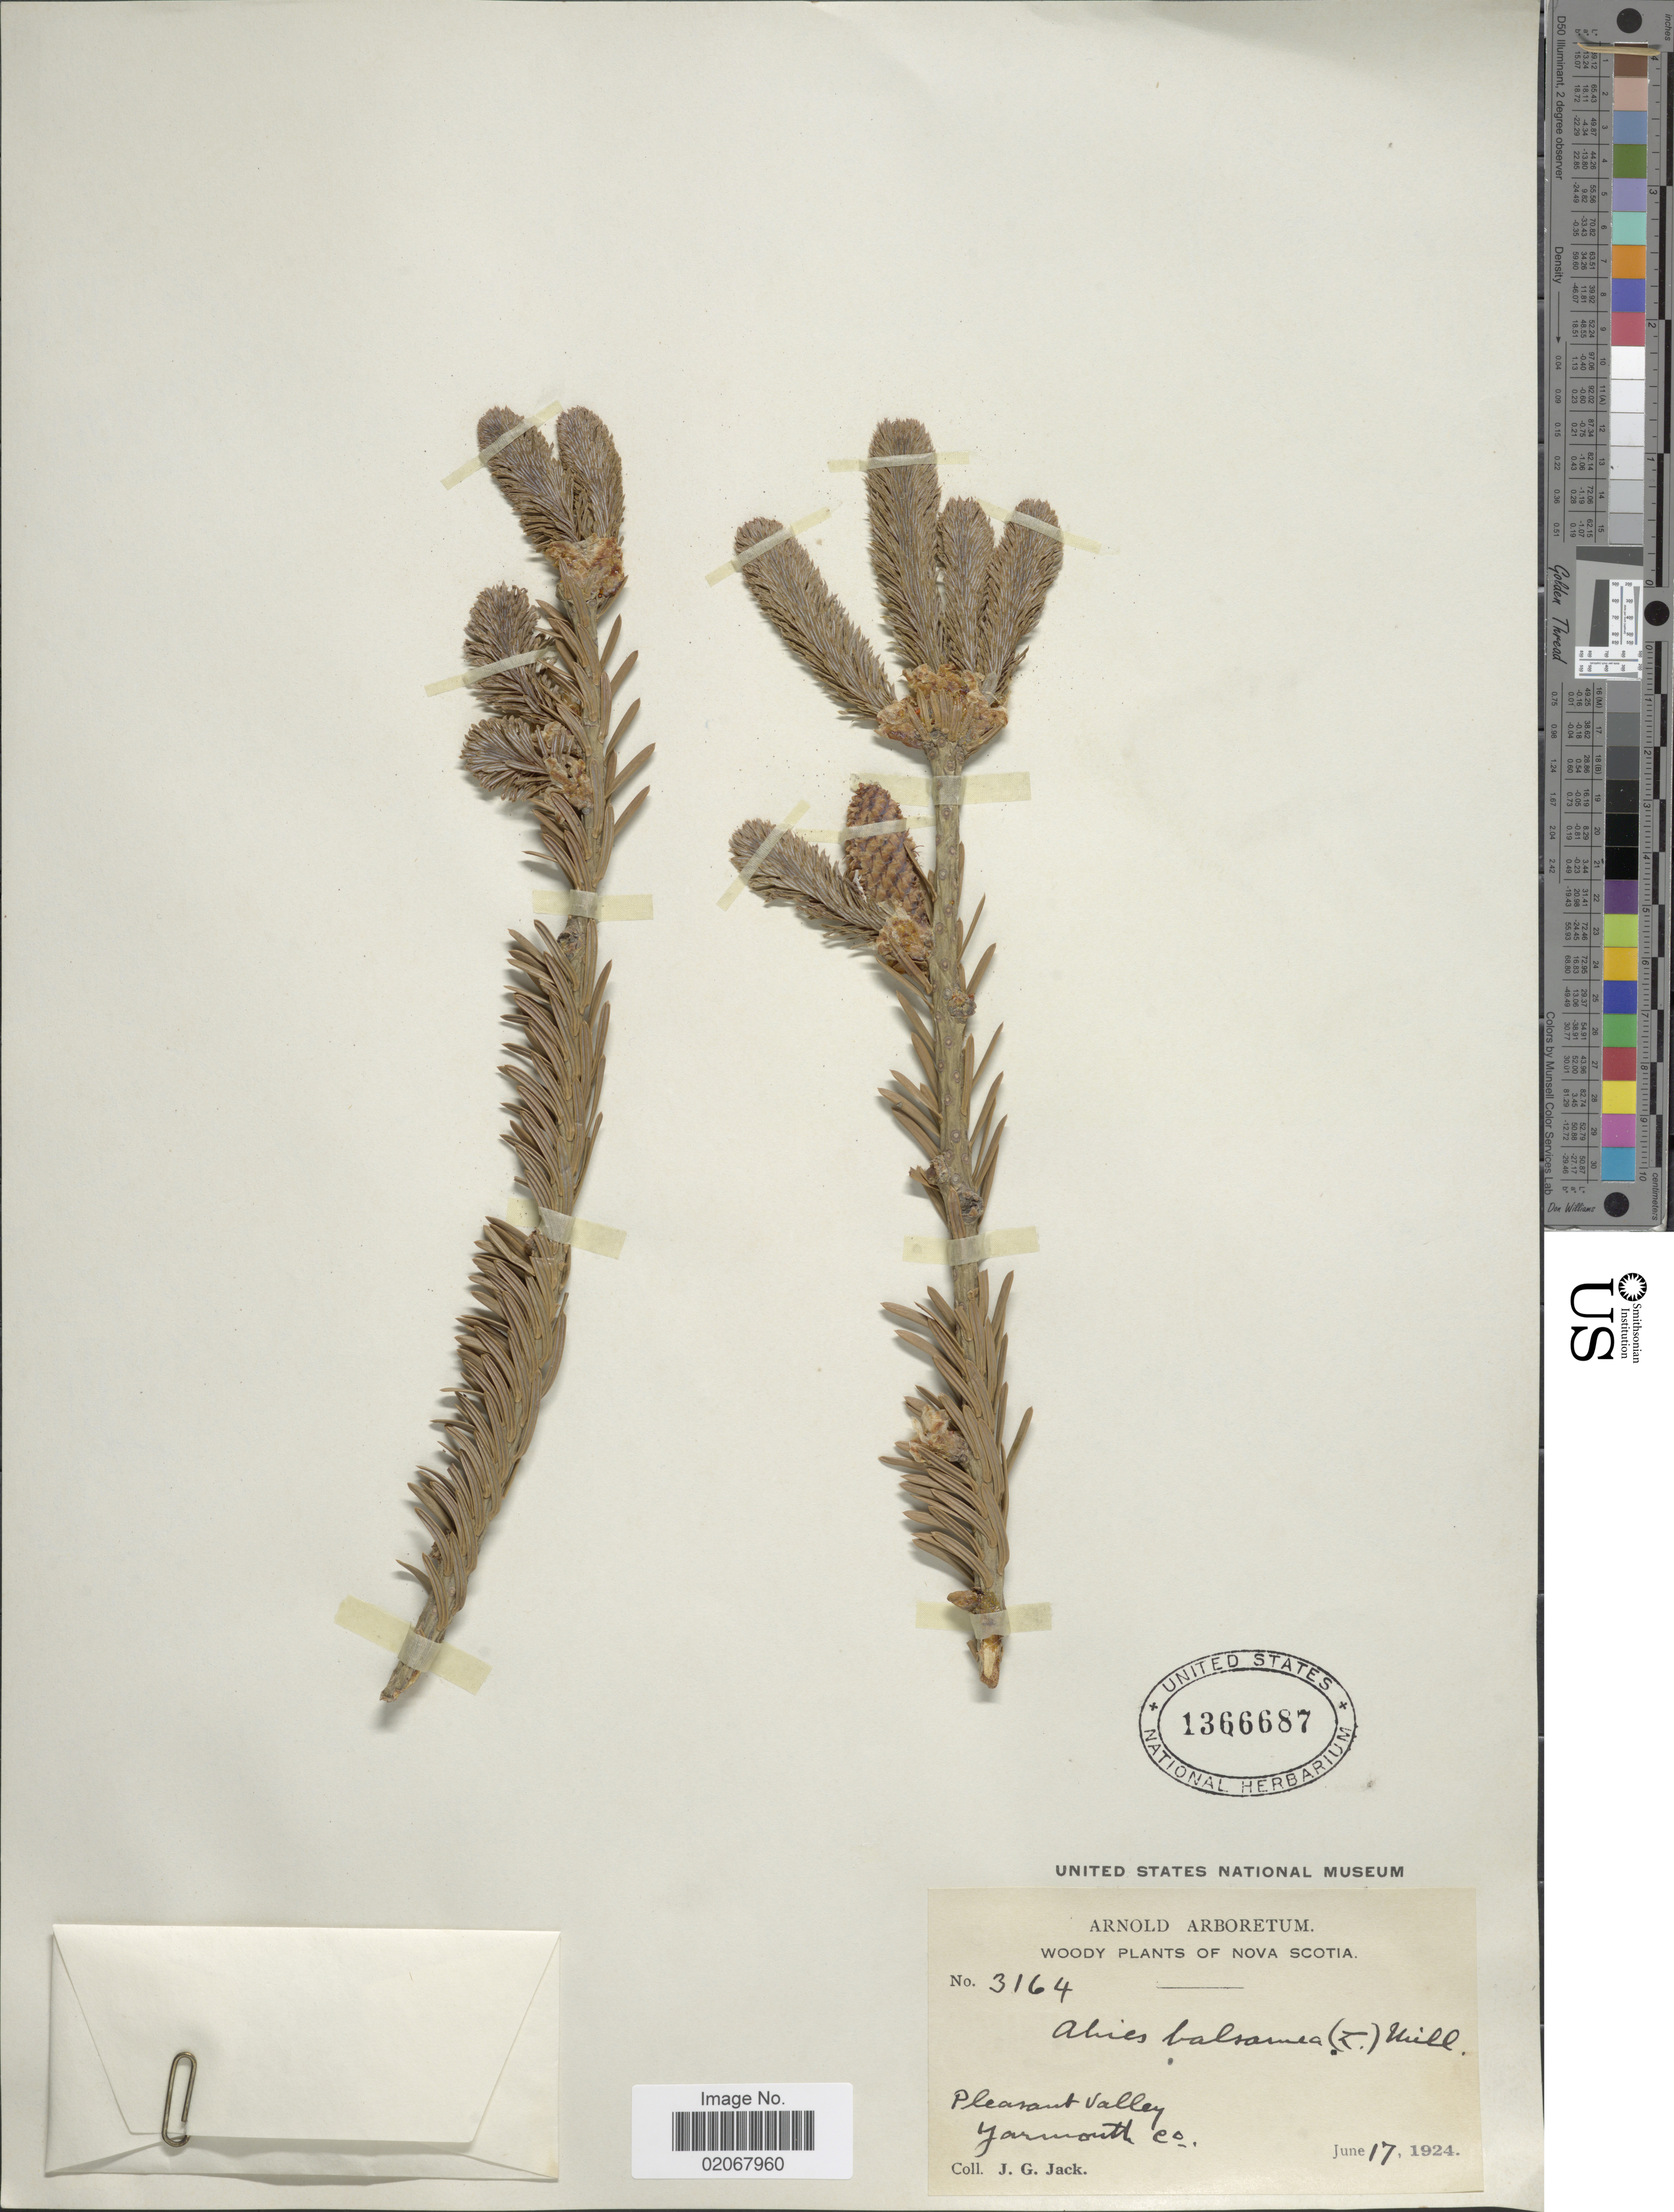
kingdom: Plantae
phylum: Tracheophyta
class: Pinopsida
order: Pinales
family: Pinaceae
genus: Abies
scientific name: Abies balsamea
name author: (L.) Mill.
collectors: J. G. Jack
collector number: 3164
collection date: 1924-06-17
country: Canada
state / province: Nova Scotia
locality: Pleasant Valley, Yarmouth Co.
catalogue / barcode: US 1366687